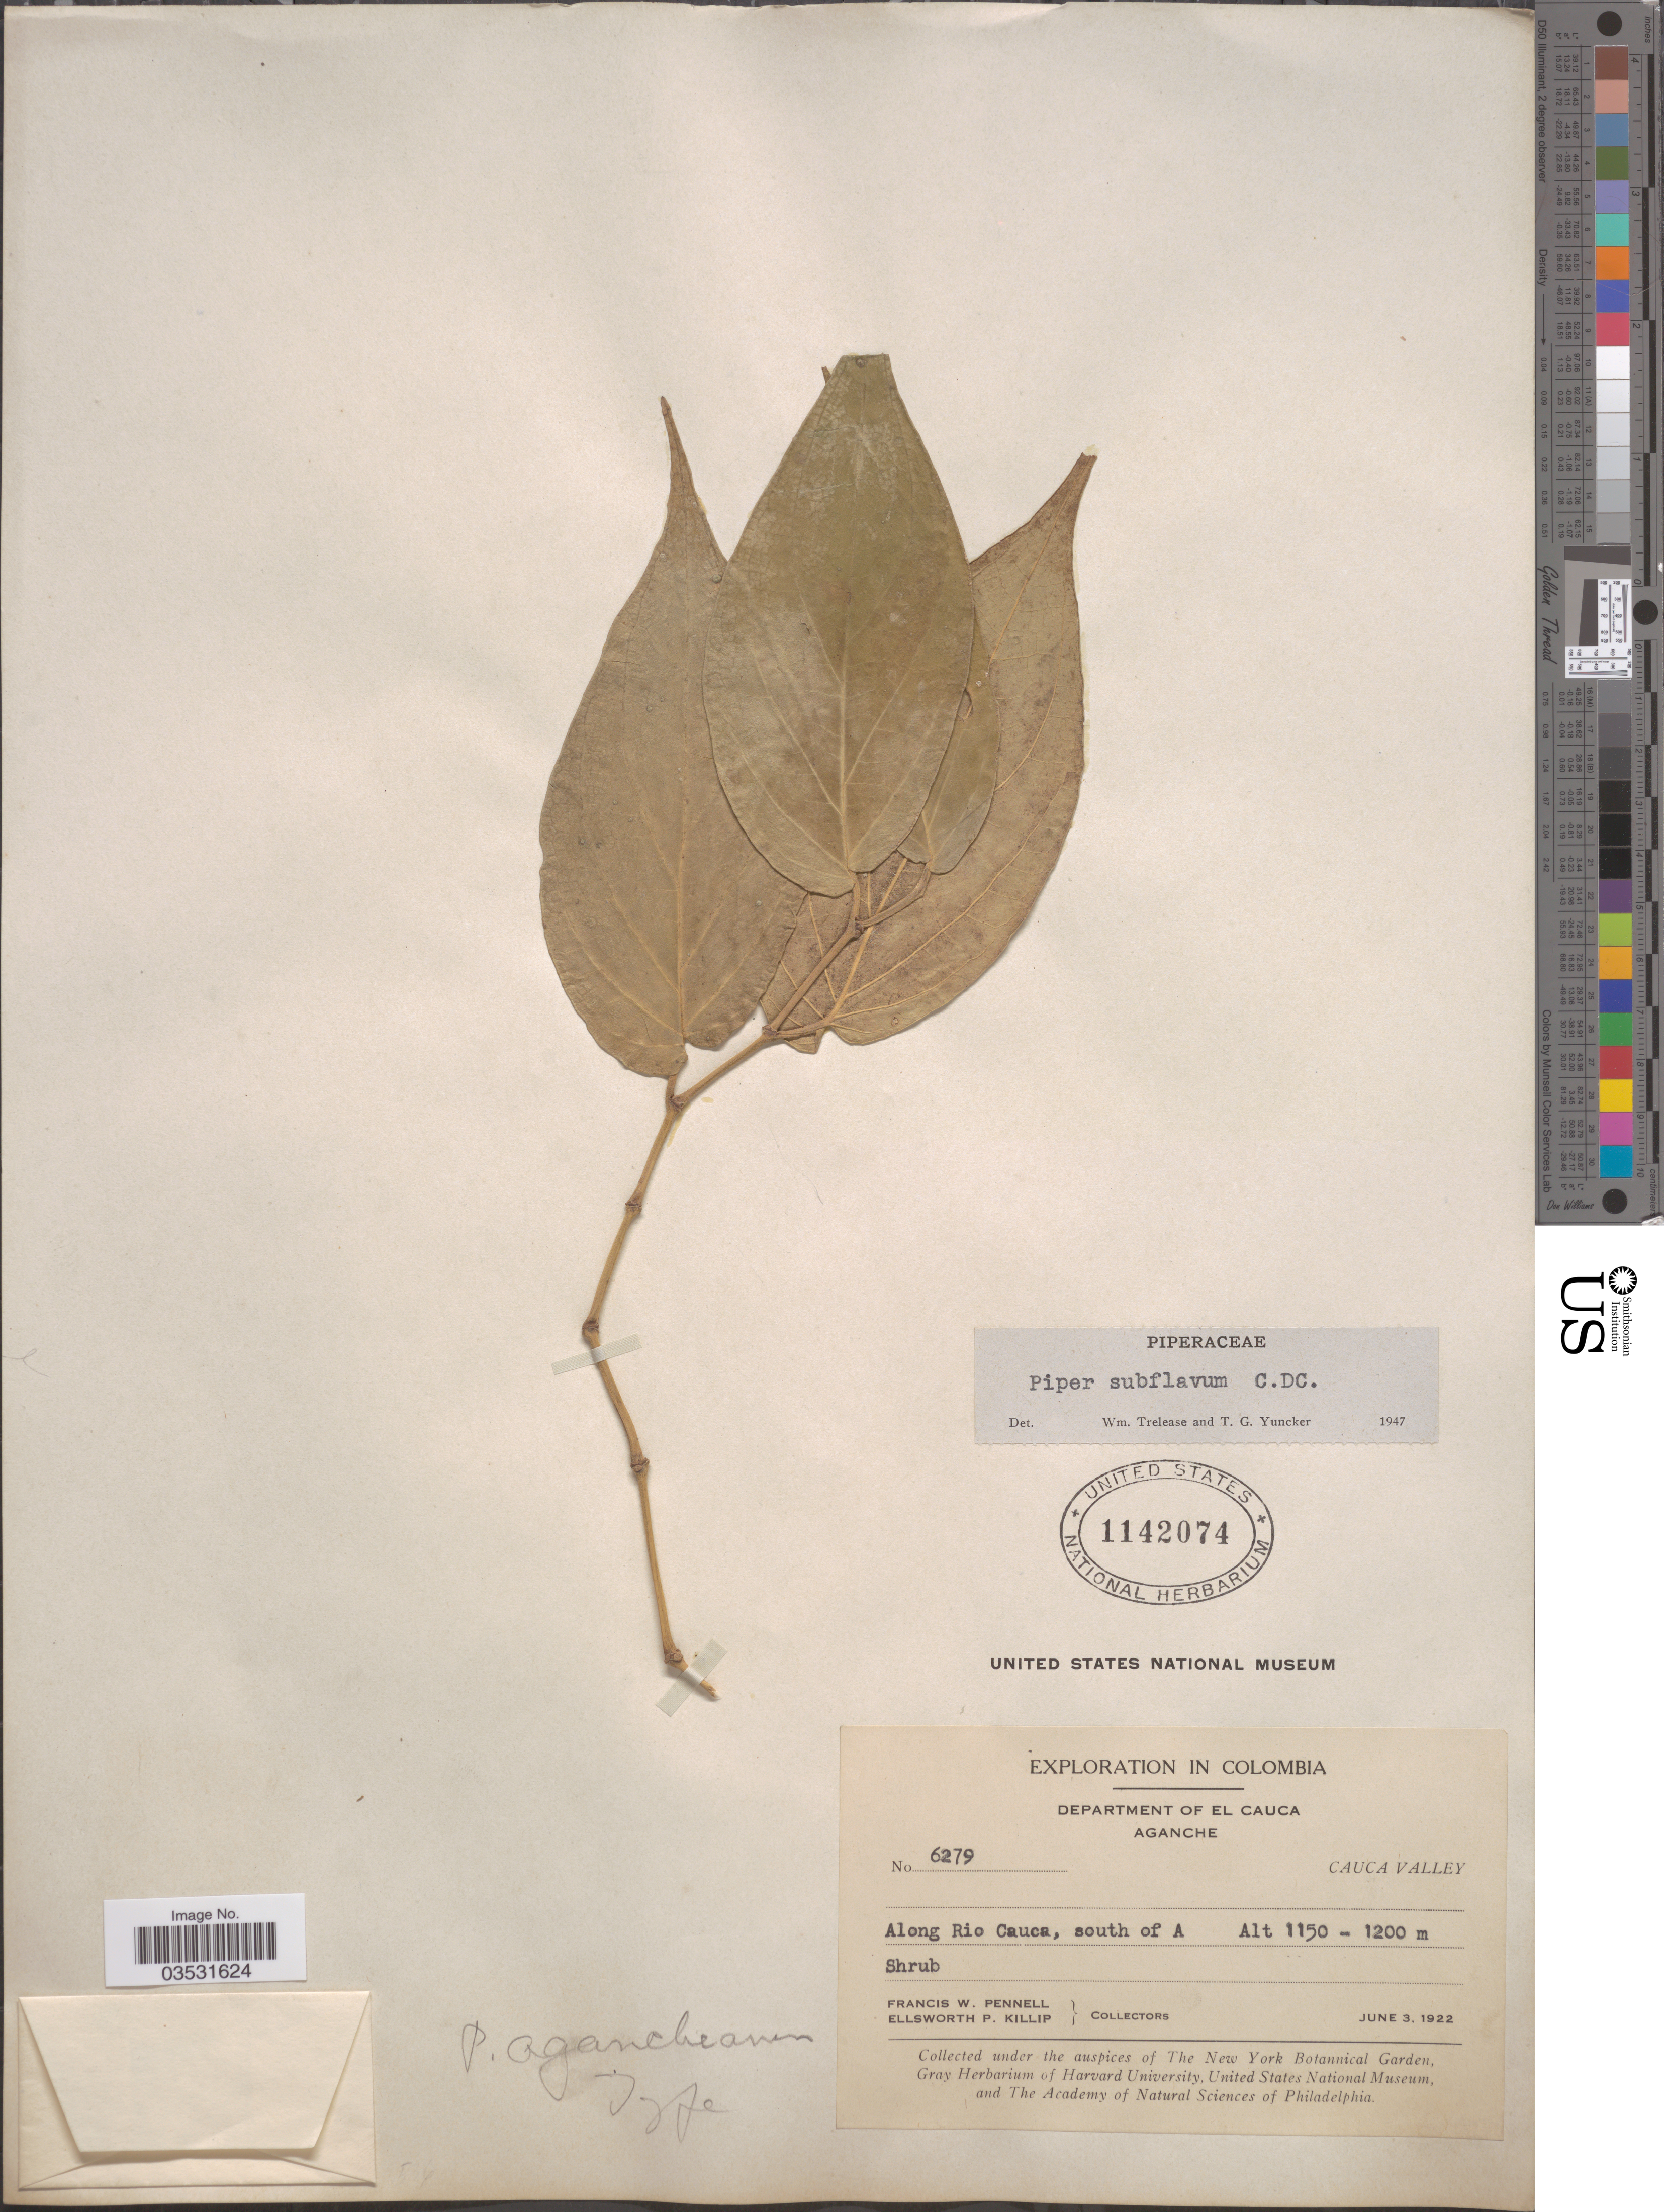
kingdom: Plantae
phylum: Tracheophyta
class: Magnoliopsida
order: Piperales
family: Piperaceae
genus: Piper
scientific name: Piper subflavum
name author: C. DC.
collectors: F. W. Pennell & E. P. Killip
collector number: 6279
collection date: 1922-06-03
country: Colombia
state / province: Cauca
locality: Department of El Cauca. Aganche. Cauca Valley. Along Rio Cauca, south of A.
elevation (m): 1150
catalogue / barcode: US 1142074